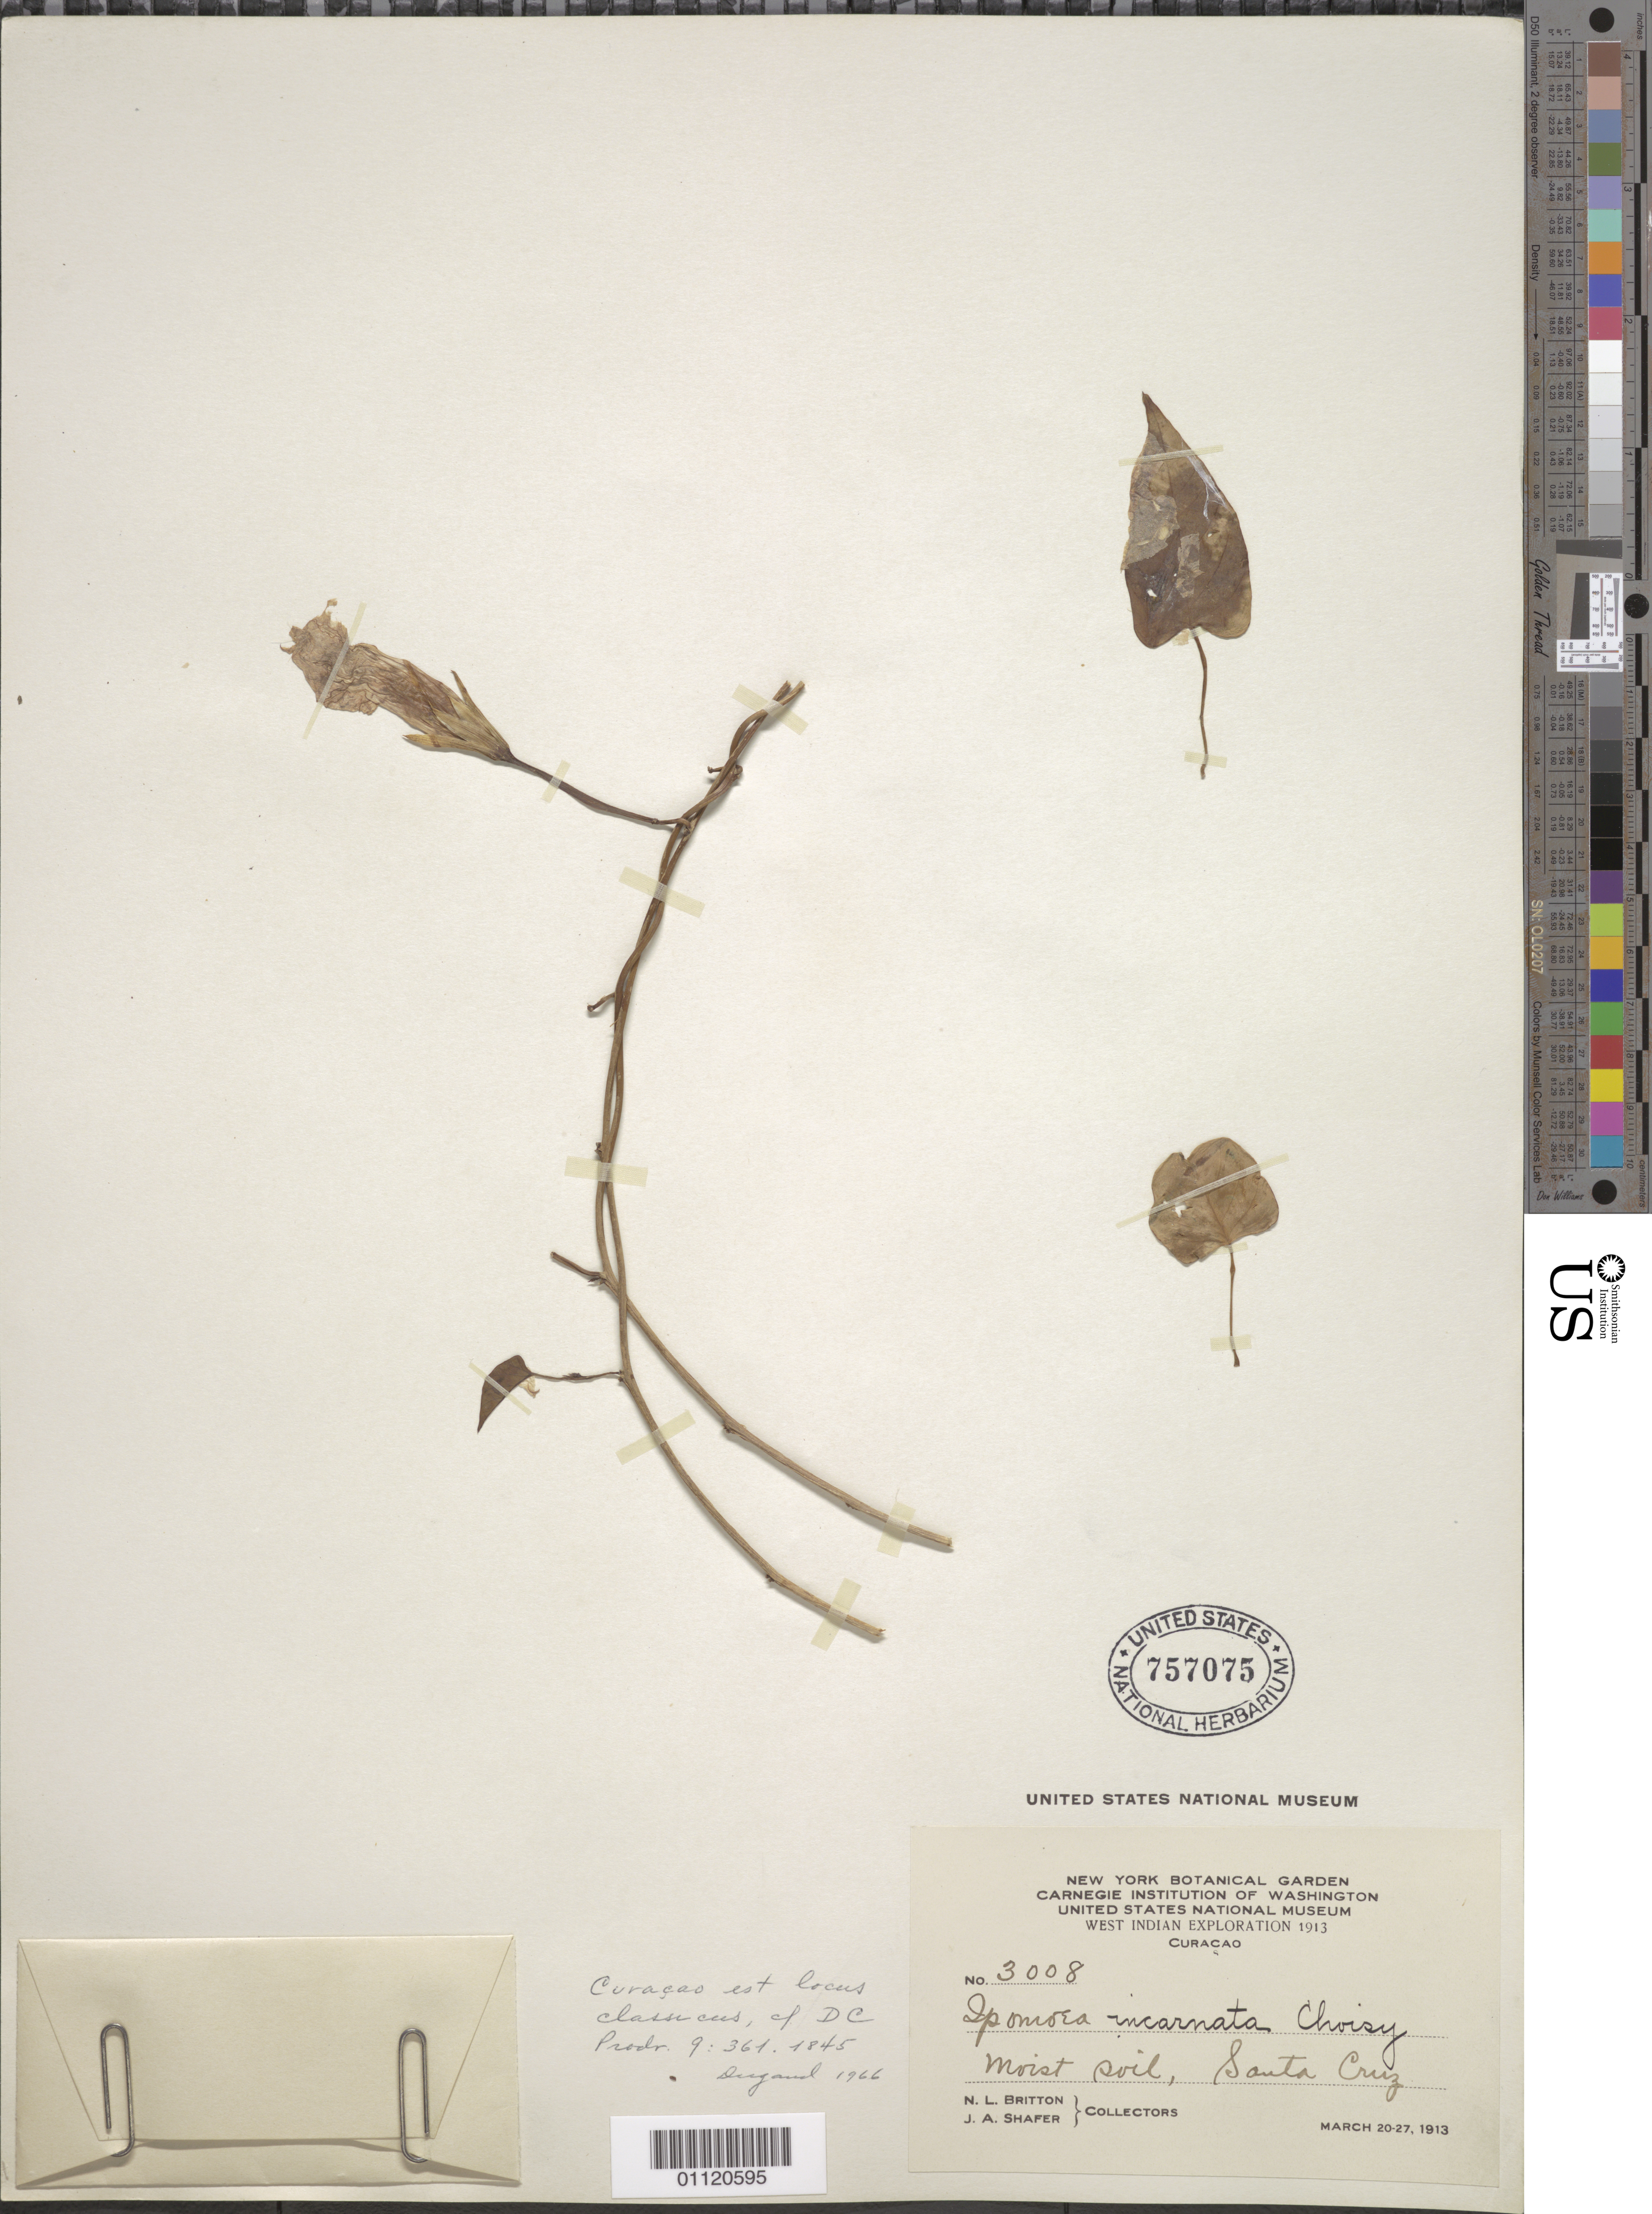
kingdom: Plantae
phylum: Tracheophyta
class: Magnoliopsida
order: Solanales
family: Convolvulaceae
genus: Ipomoea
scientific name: Ipomoea incarnata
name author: (Vahl) Choisy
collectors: N. Britton & J. A. Shafer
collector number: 3008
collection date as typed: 20 Mar 1913 to 27 Mar 1913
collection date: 1913-03-20/1913-03-27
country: Curaçao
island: Curaçao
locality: Santa Cruz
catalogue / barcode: US 757075